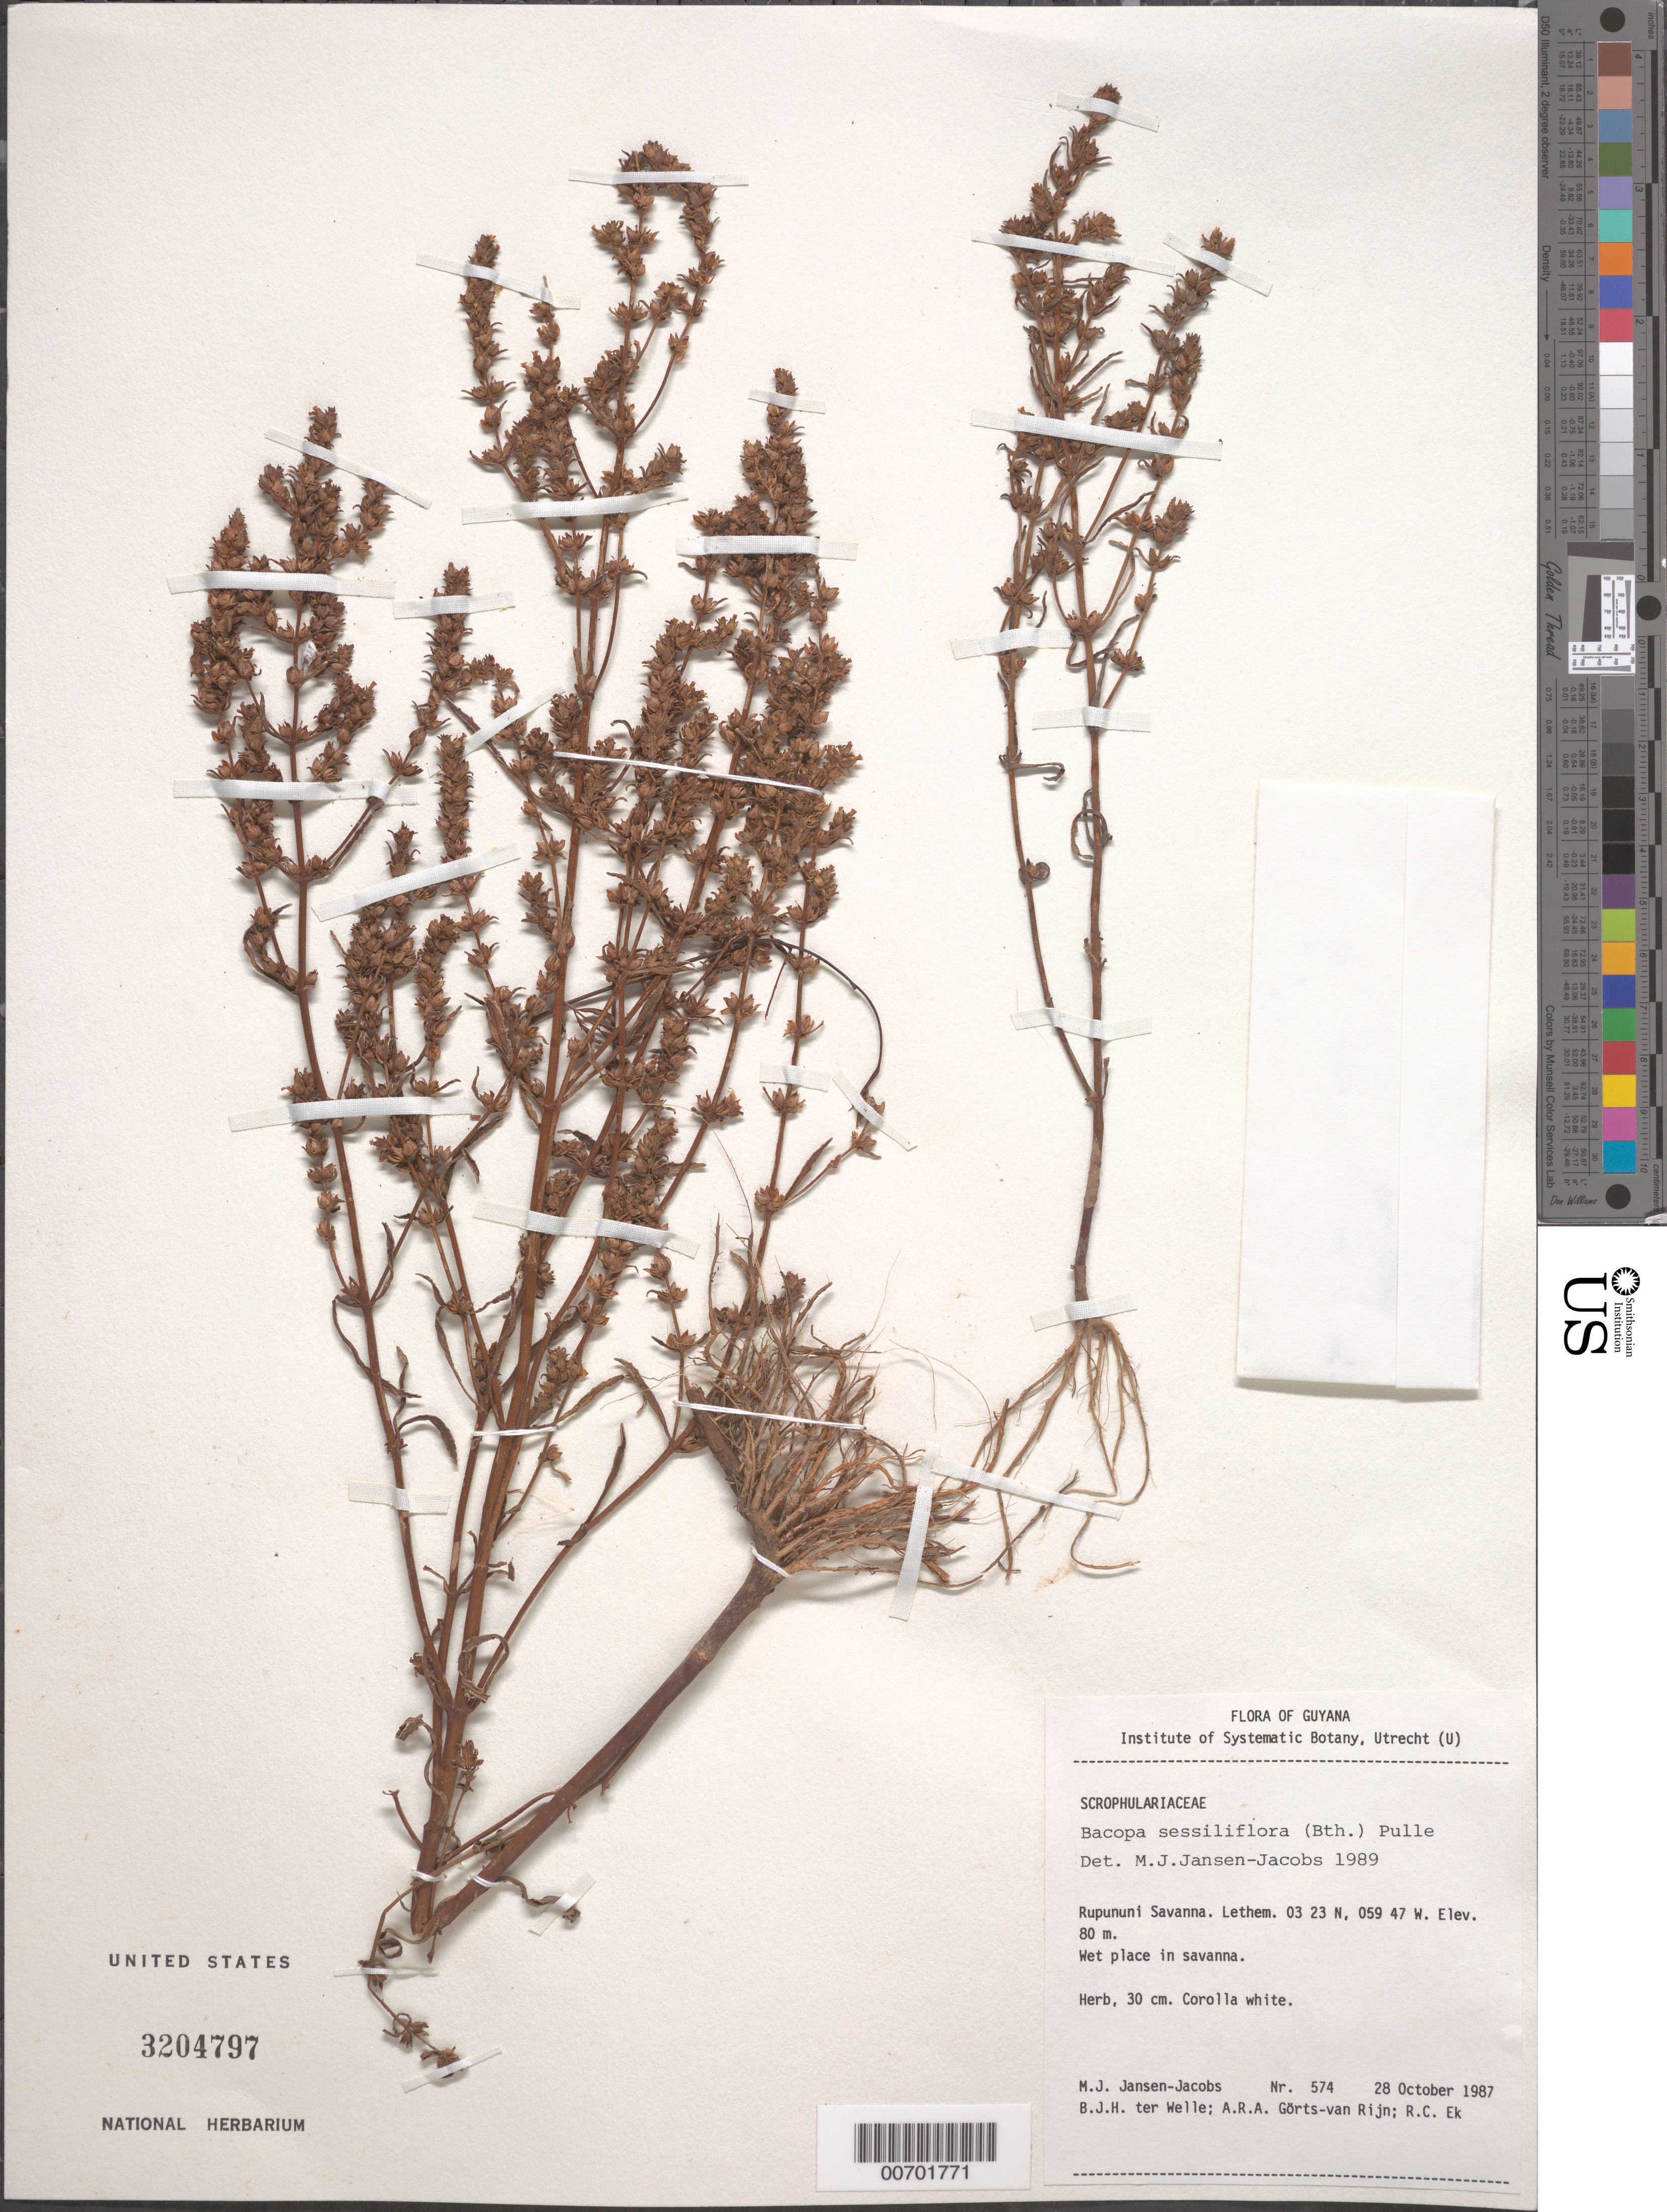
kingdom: Plantae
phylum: Tracheophyta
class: Magnoliopsida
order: Lamiales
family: Plantaginaceae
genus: Bacopa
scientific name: Bacopa sessiliflora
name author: (Benth.) Edwall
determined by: Jansen-Jacobs, M. J., (U), Nationaal Herbarium Nederland, Utrecht University branch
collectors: M. J. Jansen-Jacobs, B. Welle, A. .R. A. Görts-van Rijn & R. C. Ek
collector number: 574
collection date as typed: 28-Oct-87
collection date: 1987-10-28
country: Guyana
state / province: U. Takutu-U. Essequibo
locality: Lethem, Rupununi Dist.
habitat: Savanna, wet place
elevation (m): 80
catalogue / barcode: US 3204797